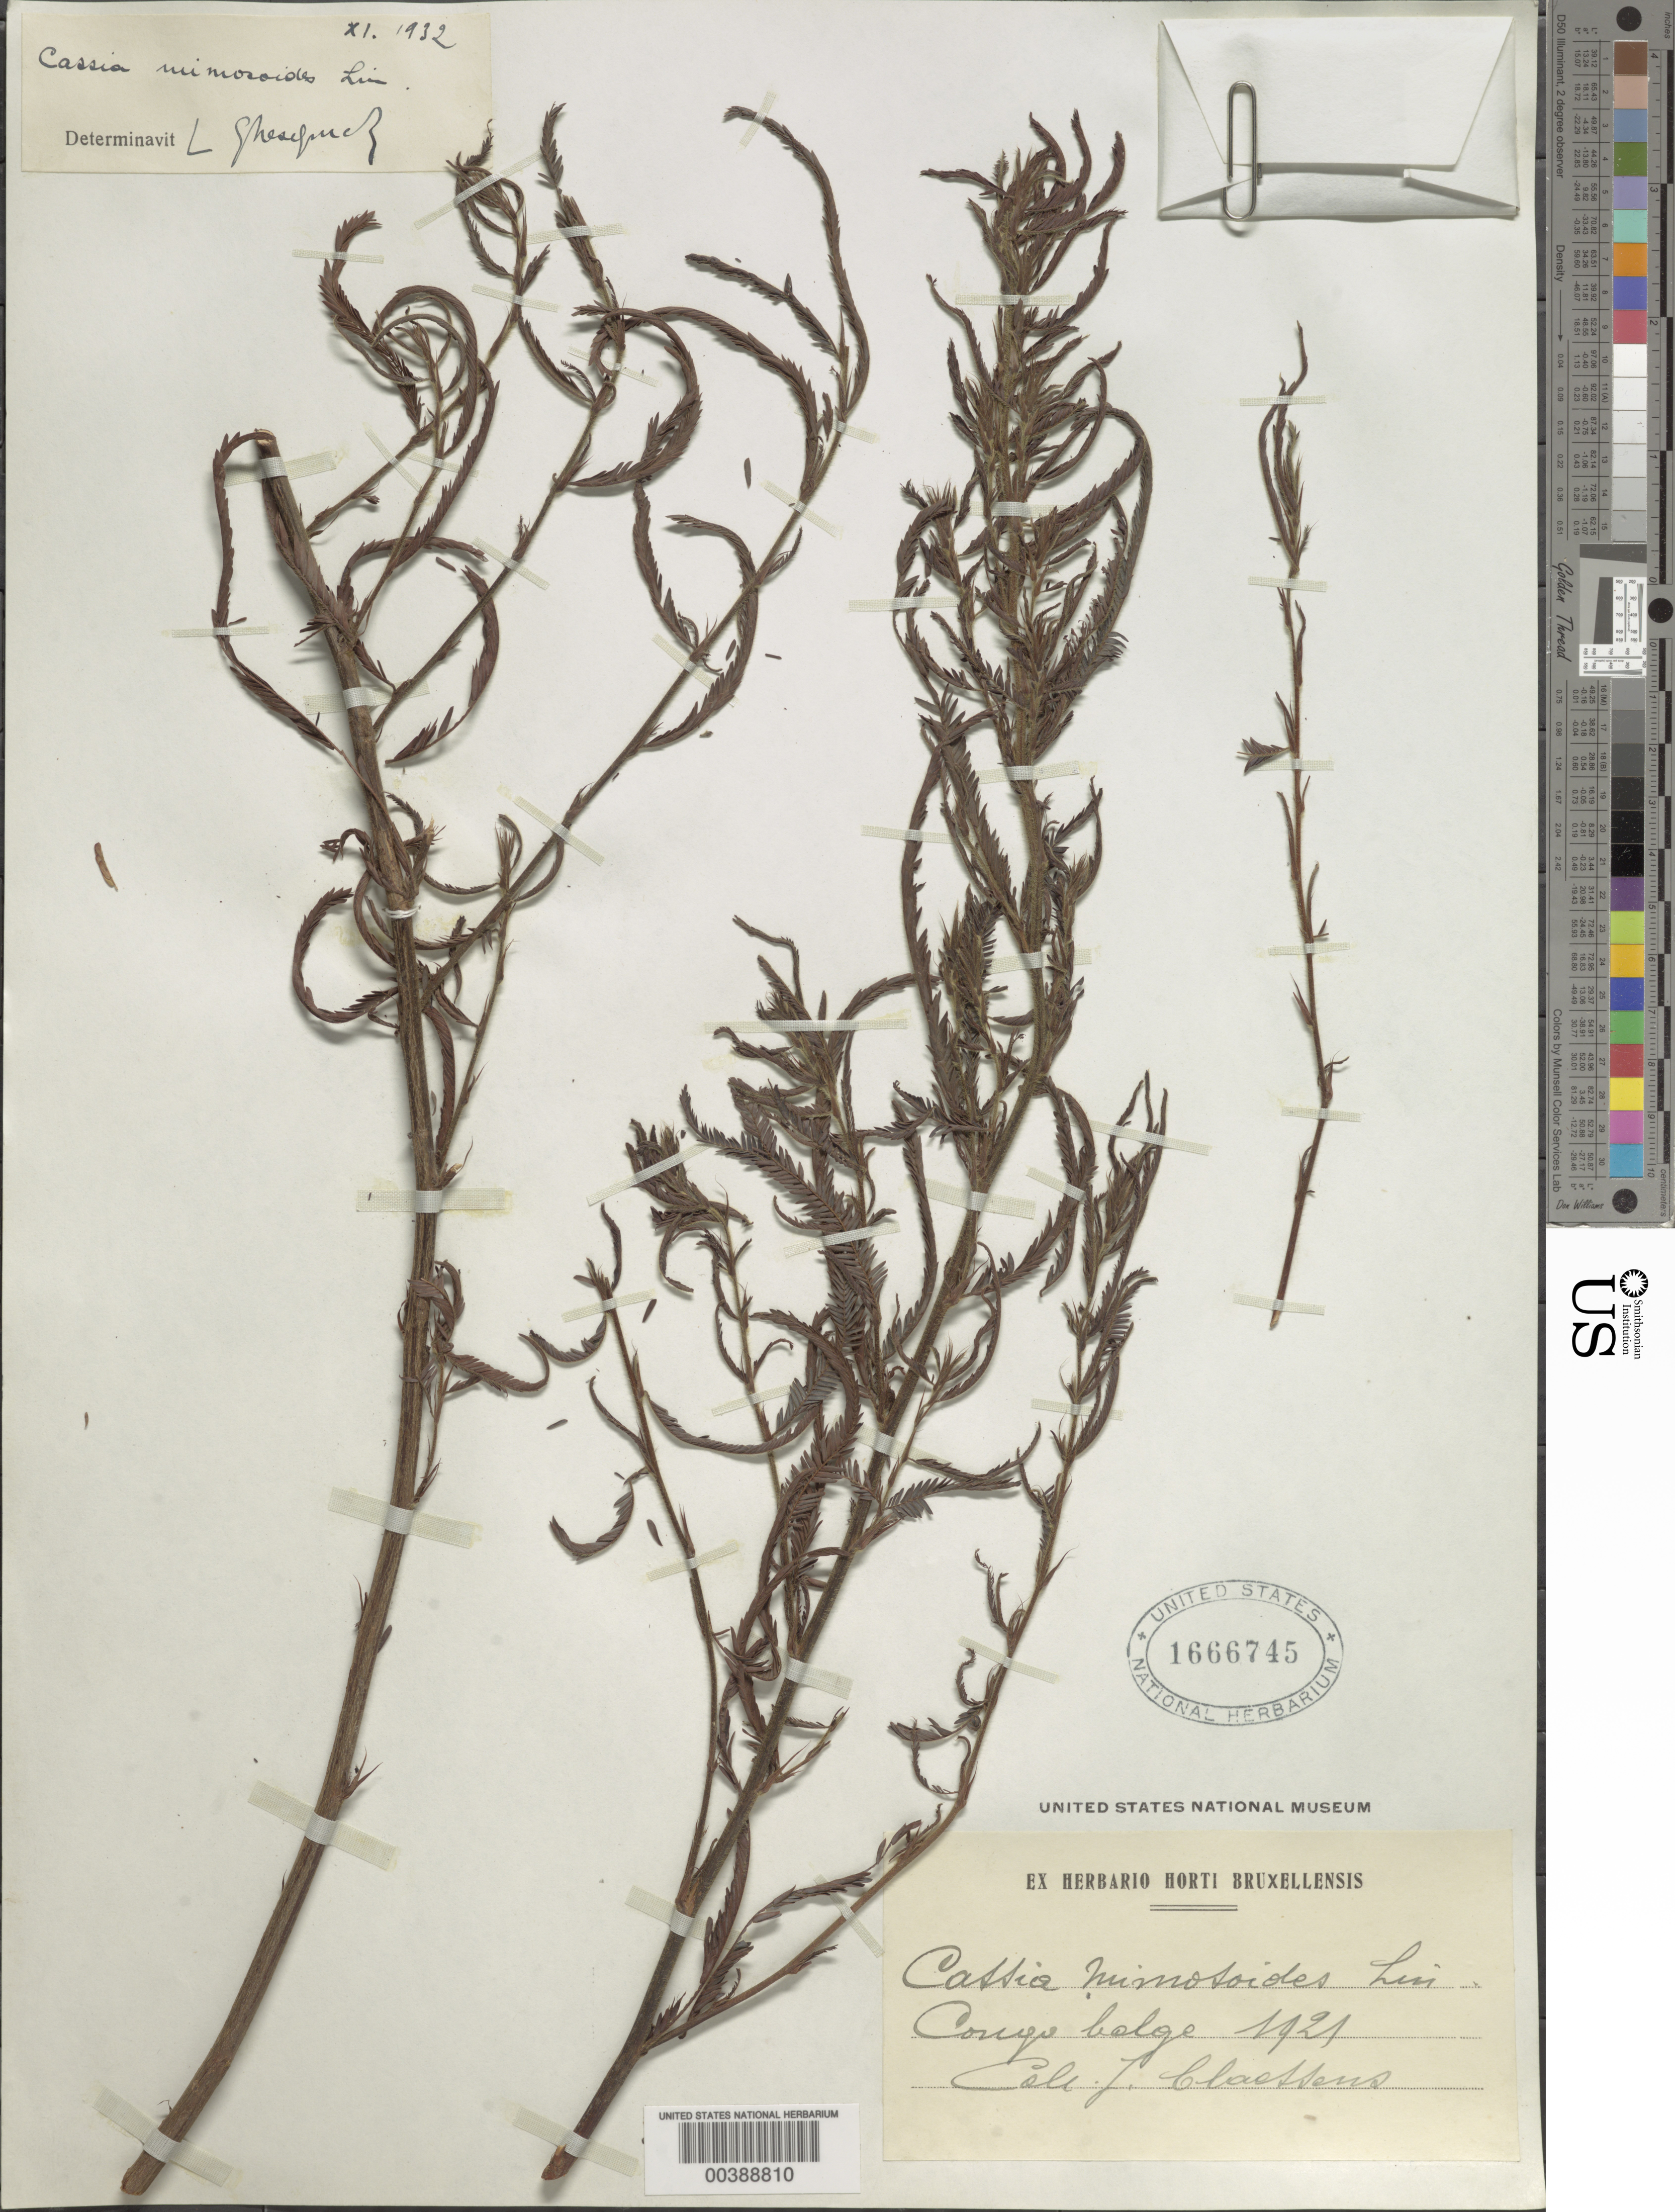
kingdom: Plantae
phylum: Tracheophyta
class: Magnoliopsida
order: Fabales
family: Fabaceae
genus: Chamaecrista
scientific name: Chamaecrista mimosoides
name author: (L.) Greene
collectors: J. Claessens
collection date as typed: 1921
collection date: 1921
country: Congo, Democratic Republic of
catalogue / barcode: US 1666745